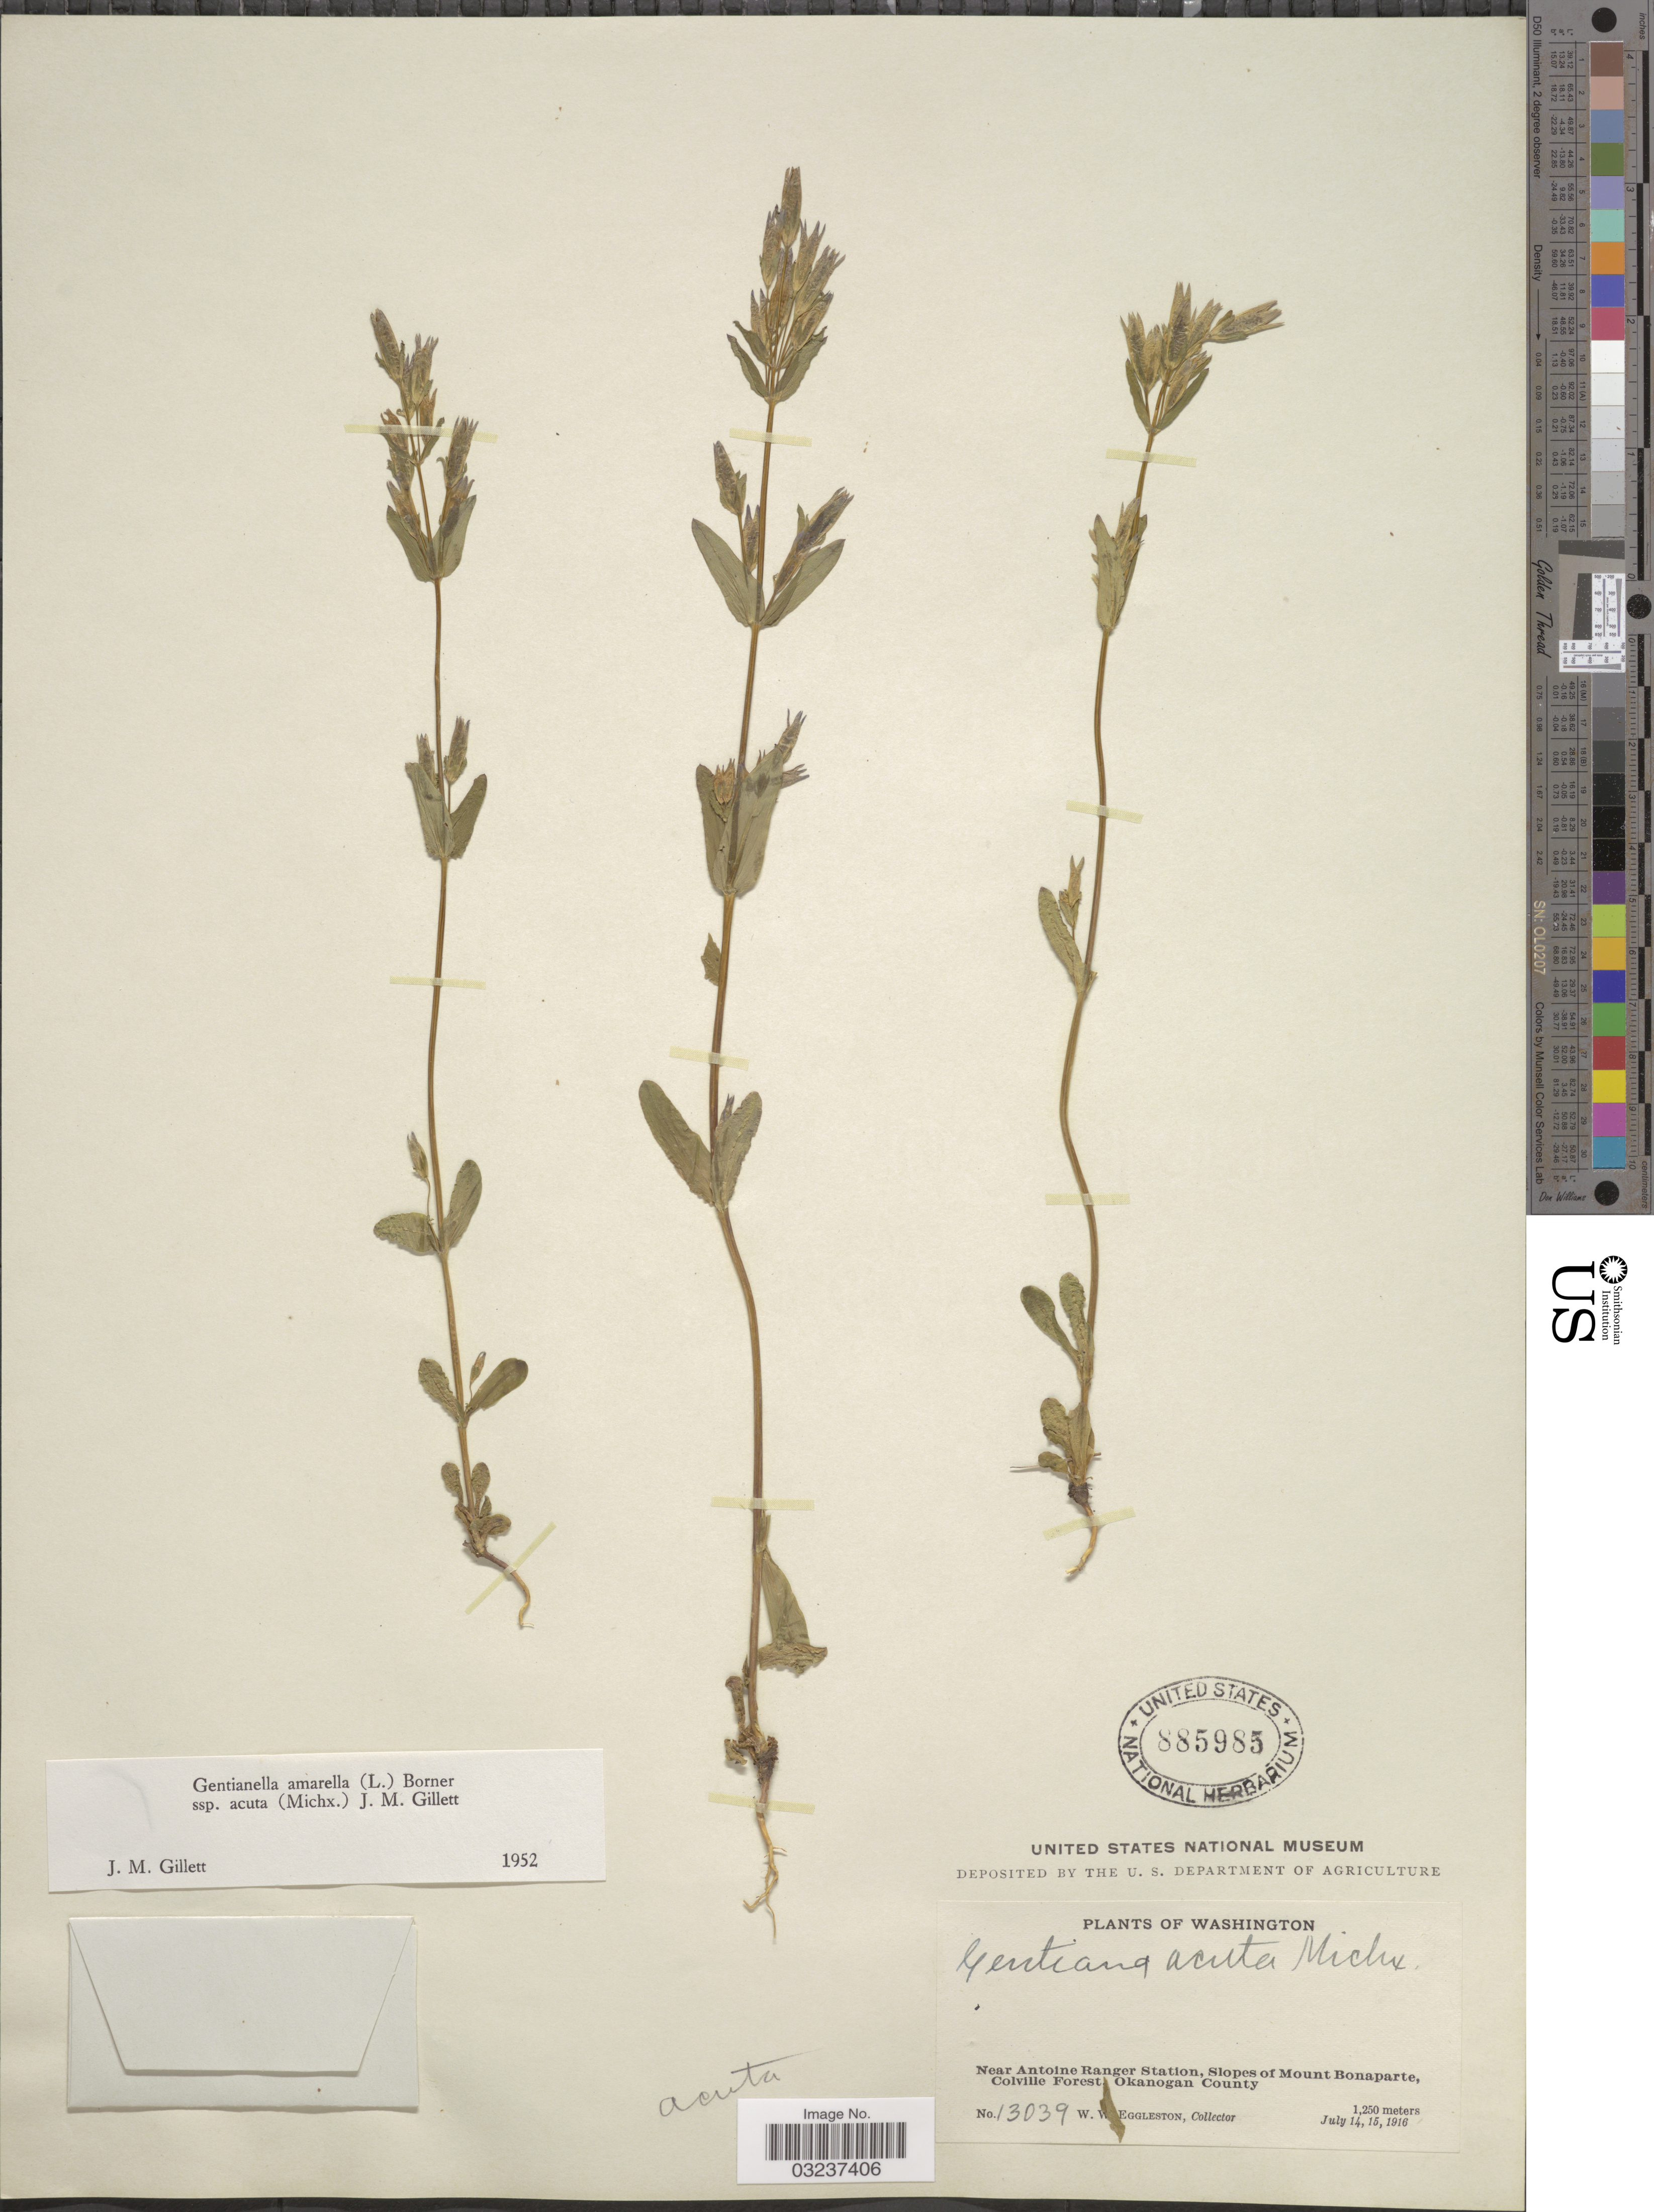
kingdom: Plantae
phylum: Tracheophyta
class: Magnoliopsida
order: Gentianales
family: Gentianaceae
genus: Gentianella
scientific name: Gentianella amarella subsp. acuta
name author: (Michx.) J.M. Gillett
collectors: W. W. Eggleston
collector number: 13039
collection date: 1916-07-14/1916-07-15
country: United States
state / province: Washington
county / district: Okanogan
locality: Near Antoine Ranger Station, Slopes of Mount Bonaparte, Colville Forest, Okanogan County.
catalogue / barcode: US 885985